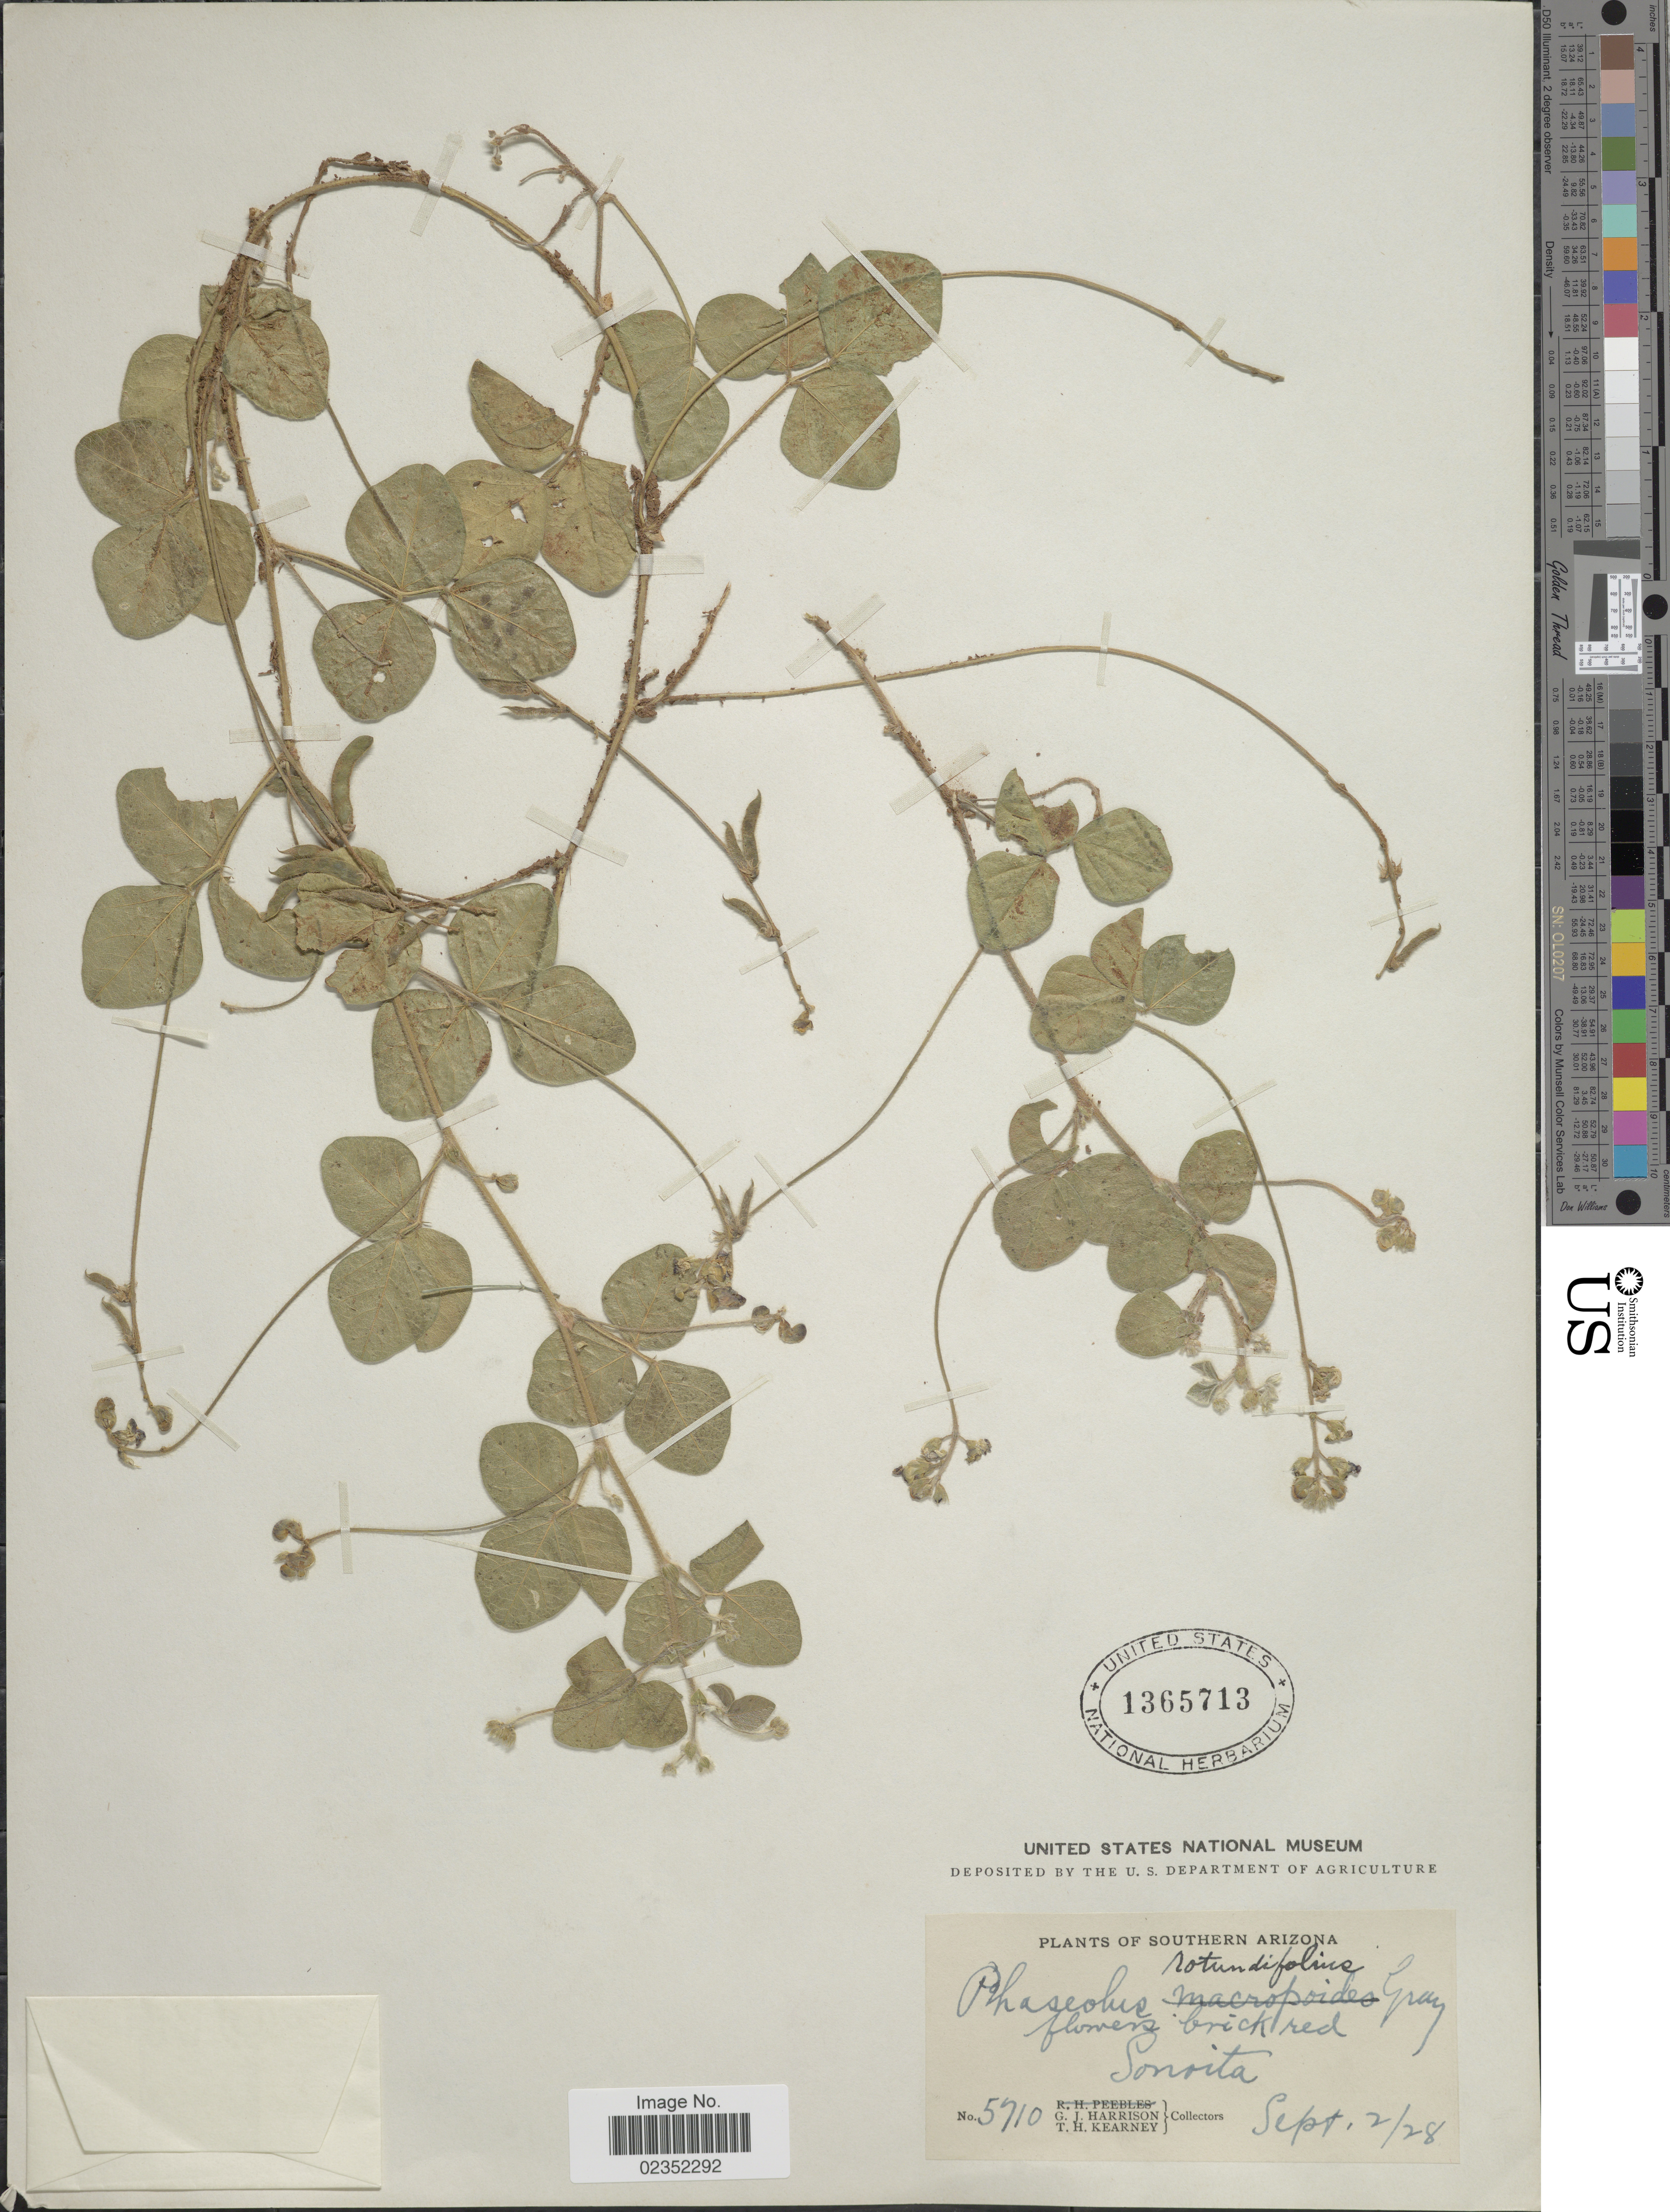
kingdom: Plantae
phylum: Tracheophyta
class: Magnoliopsida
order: Fabales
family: Fabaceae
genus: Macroptilium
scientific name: Macroptilium heterophyllum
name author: (Willd.) Maréchal & Baudet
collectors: G. J. Harrison & T. H. Kearney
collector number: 5710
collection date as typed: Transcribed d/m/y: 2/9/28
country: United States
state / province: Arizona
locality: Southern Arizona. Sonoita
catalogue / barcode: US 1365713